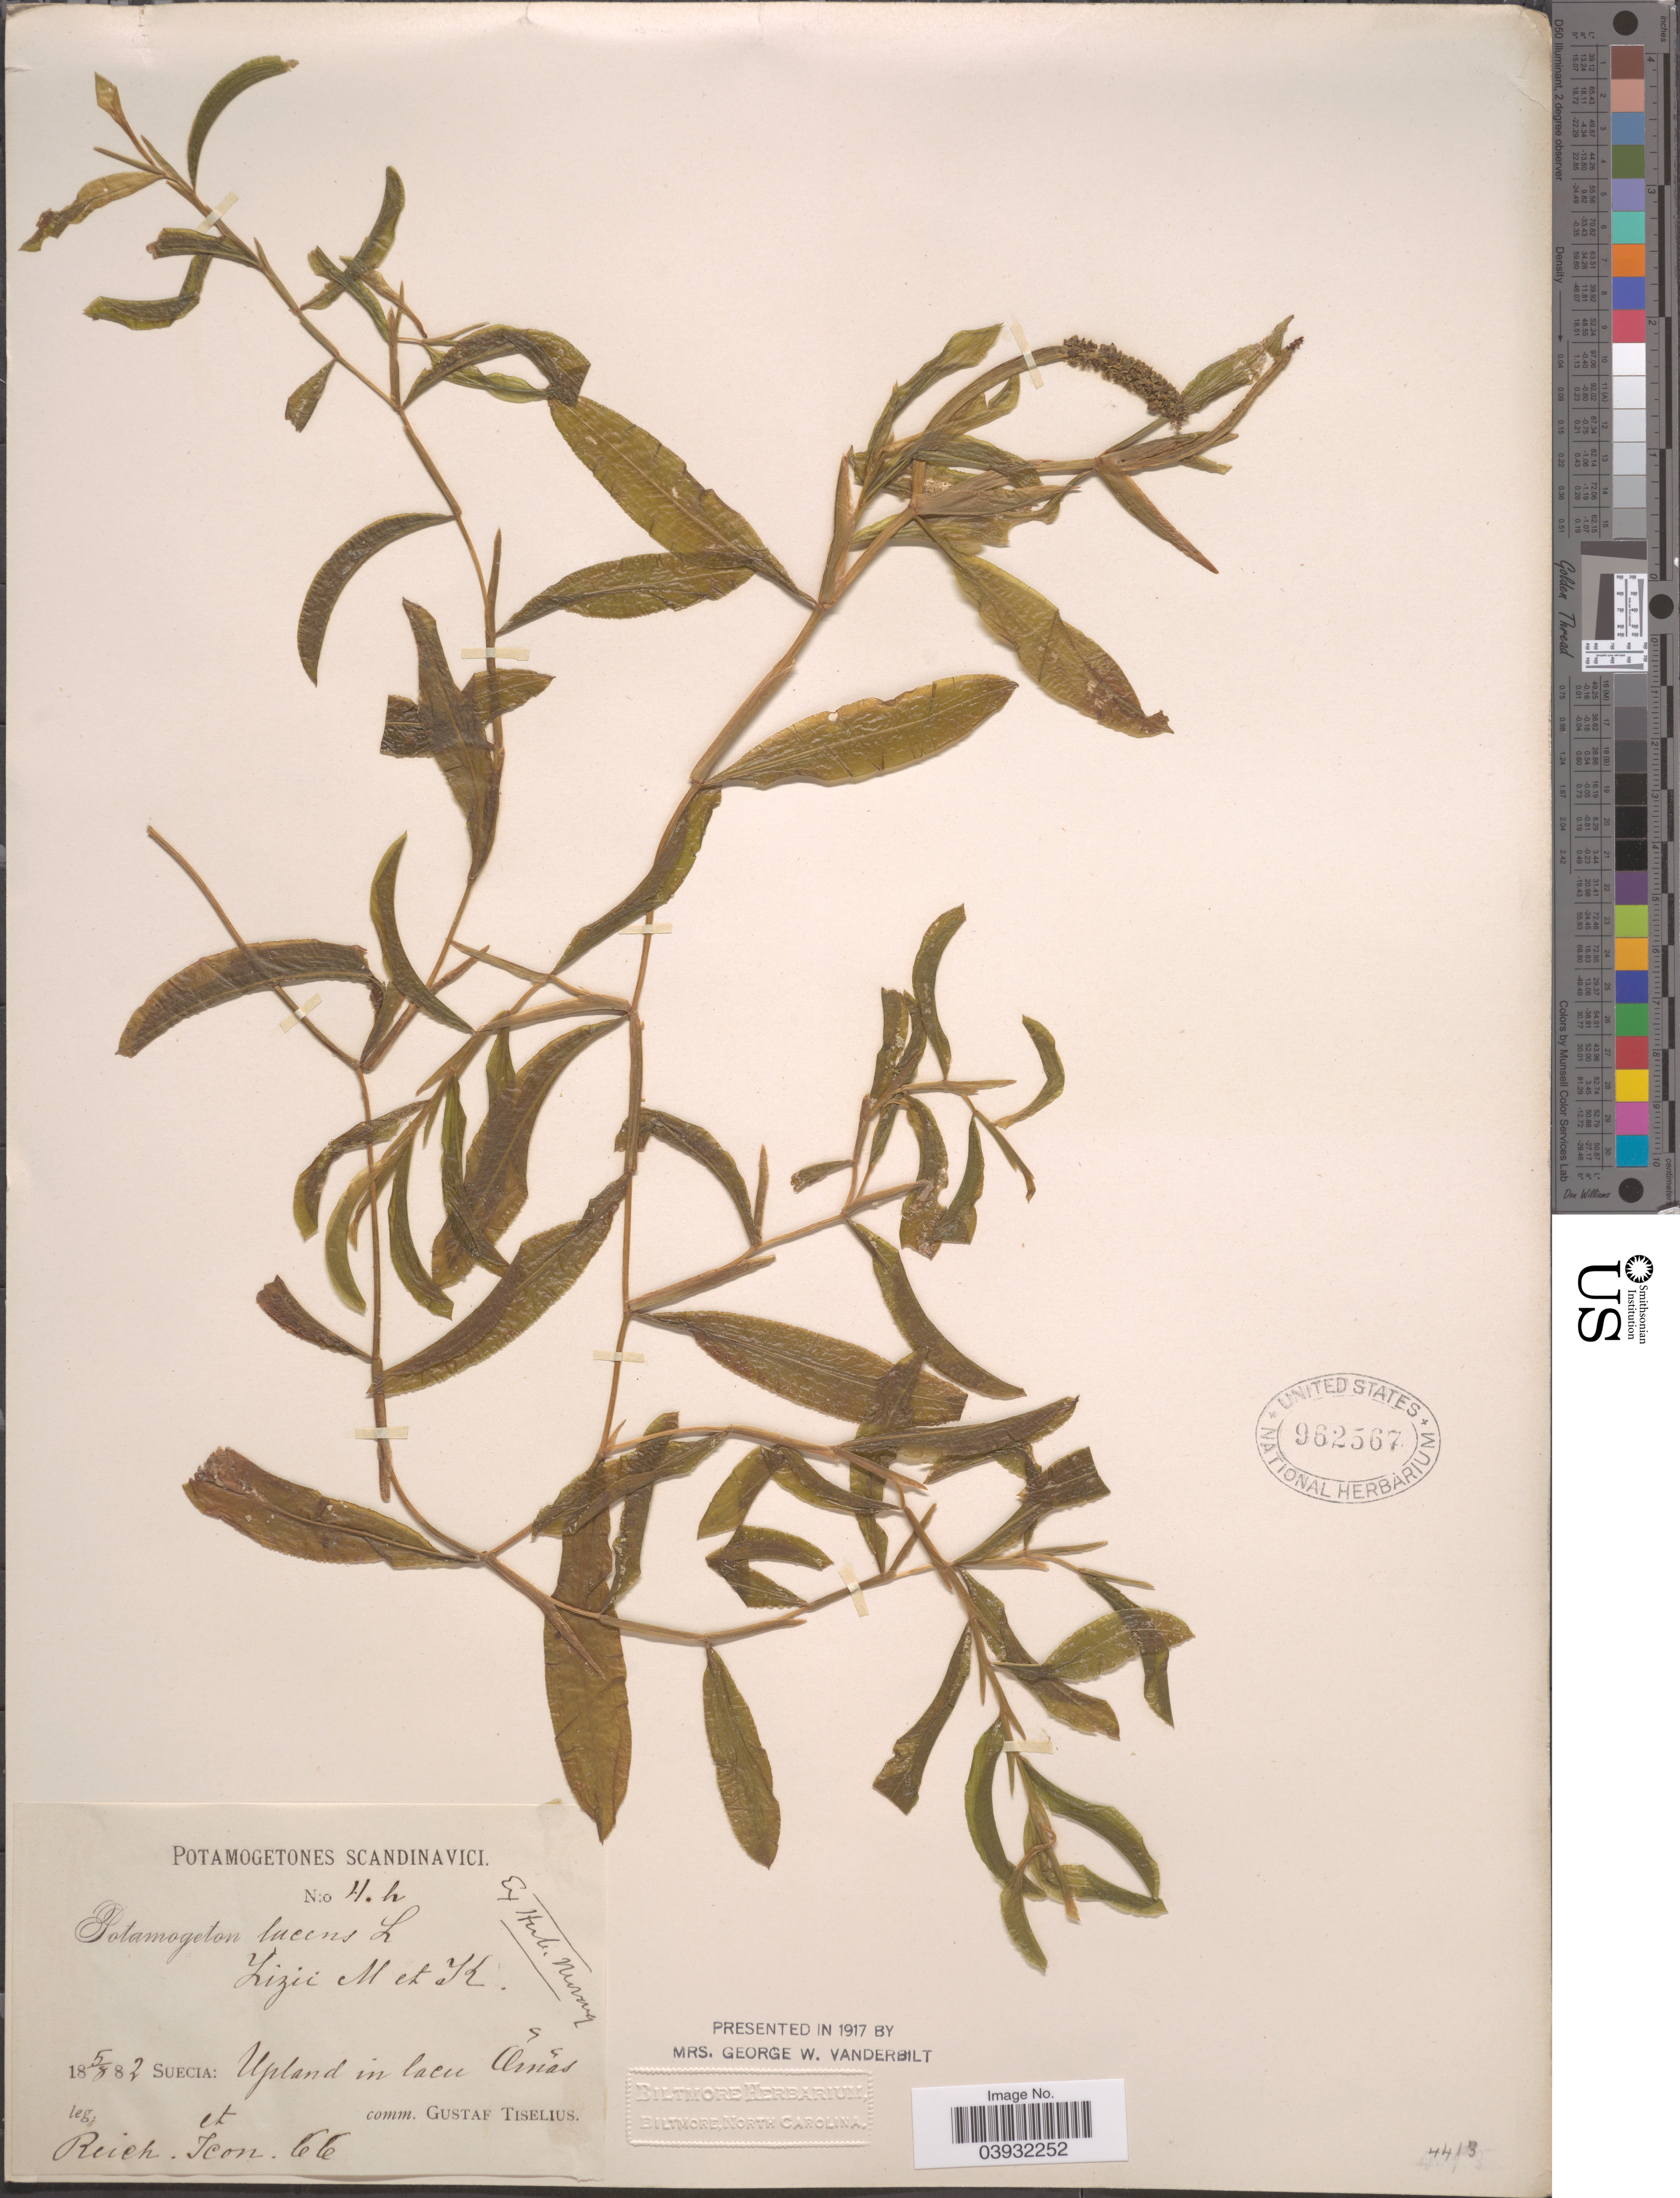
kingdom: Plantae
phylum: Tracheophyta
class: Liliopsida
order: Alismatales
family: Potamogetonaceae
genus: Potamogeton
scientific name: Potamogeton lucens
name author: L.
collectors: G. Tiselius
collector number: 4h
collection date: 1882-08-05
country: Sweden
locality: Suecia: Upland in lacu Amas.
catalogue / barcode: US 962567